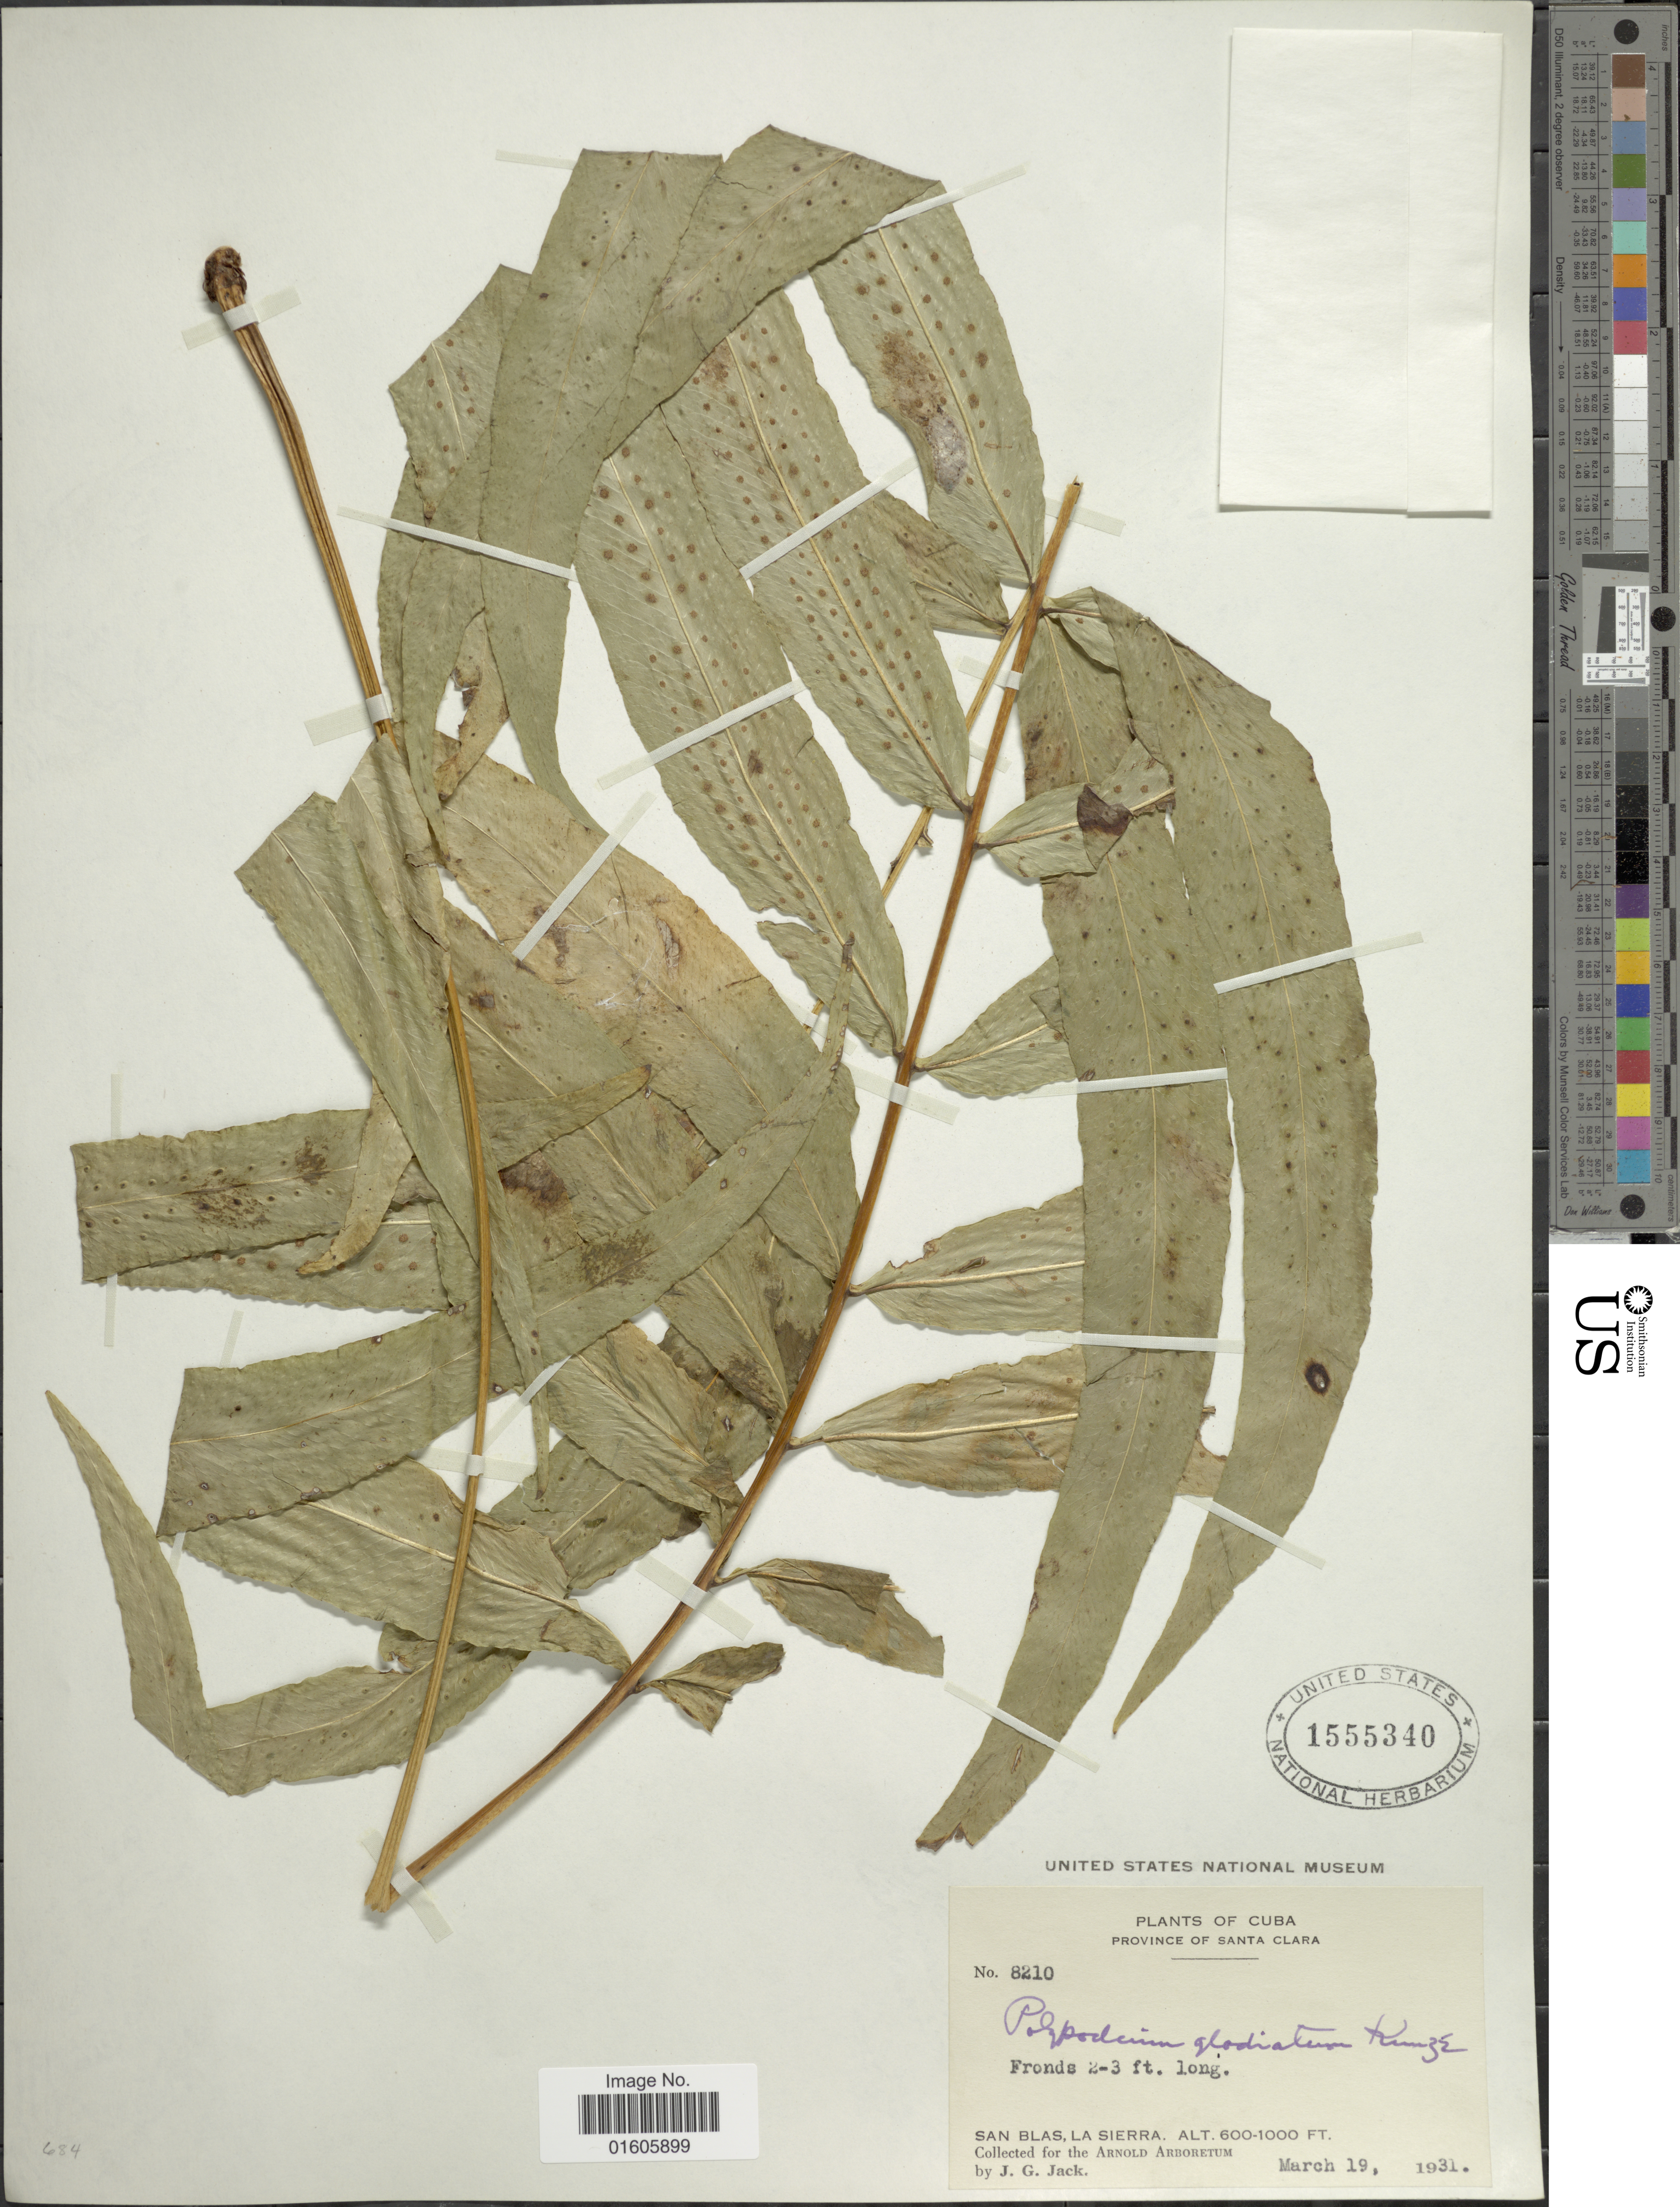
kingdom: Plantae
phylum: Tracheophyta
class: Polypodiopsida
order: Polypodiales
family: Polypodiaceae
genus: Serpocaulon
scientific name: Serpocaulon triseriale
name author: (Sw.) A.R. Sm.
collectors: J. G. Jack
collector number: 8210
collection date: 1931-03-19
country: Cuba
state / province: Las Villas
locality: Province of Santa Clara. San Blas, La Sierra.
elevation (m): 183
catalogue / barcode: US 1555340